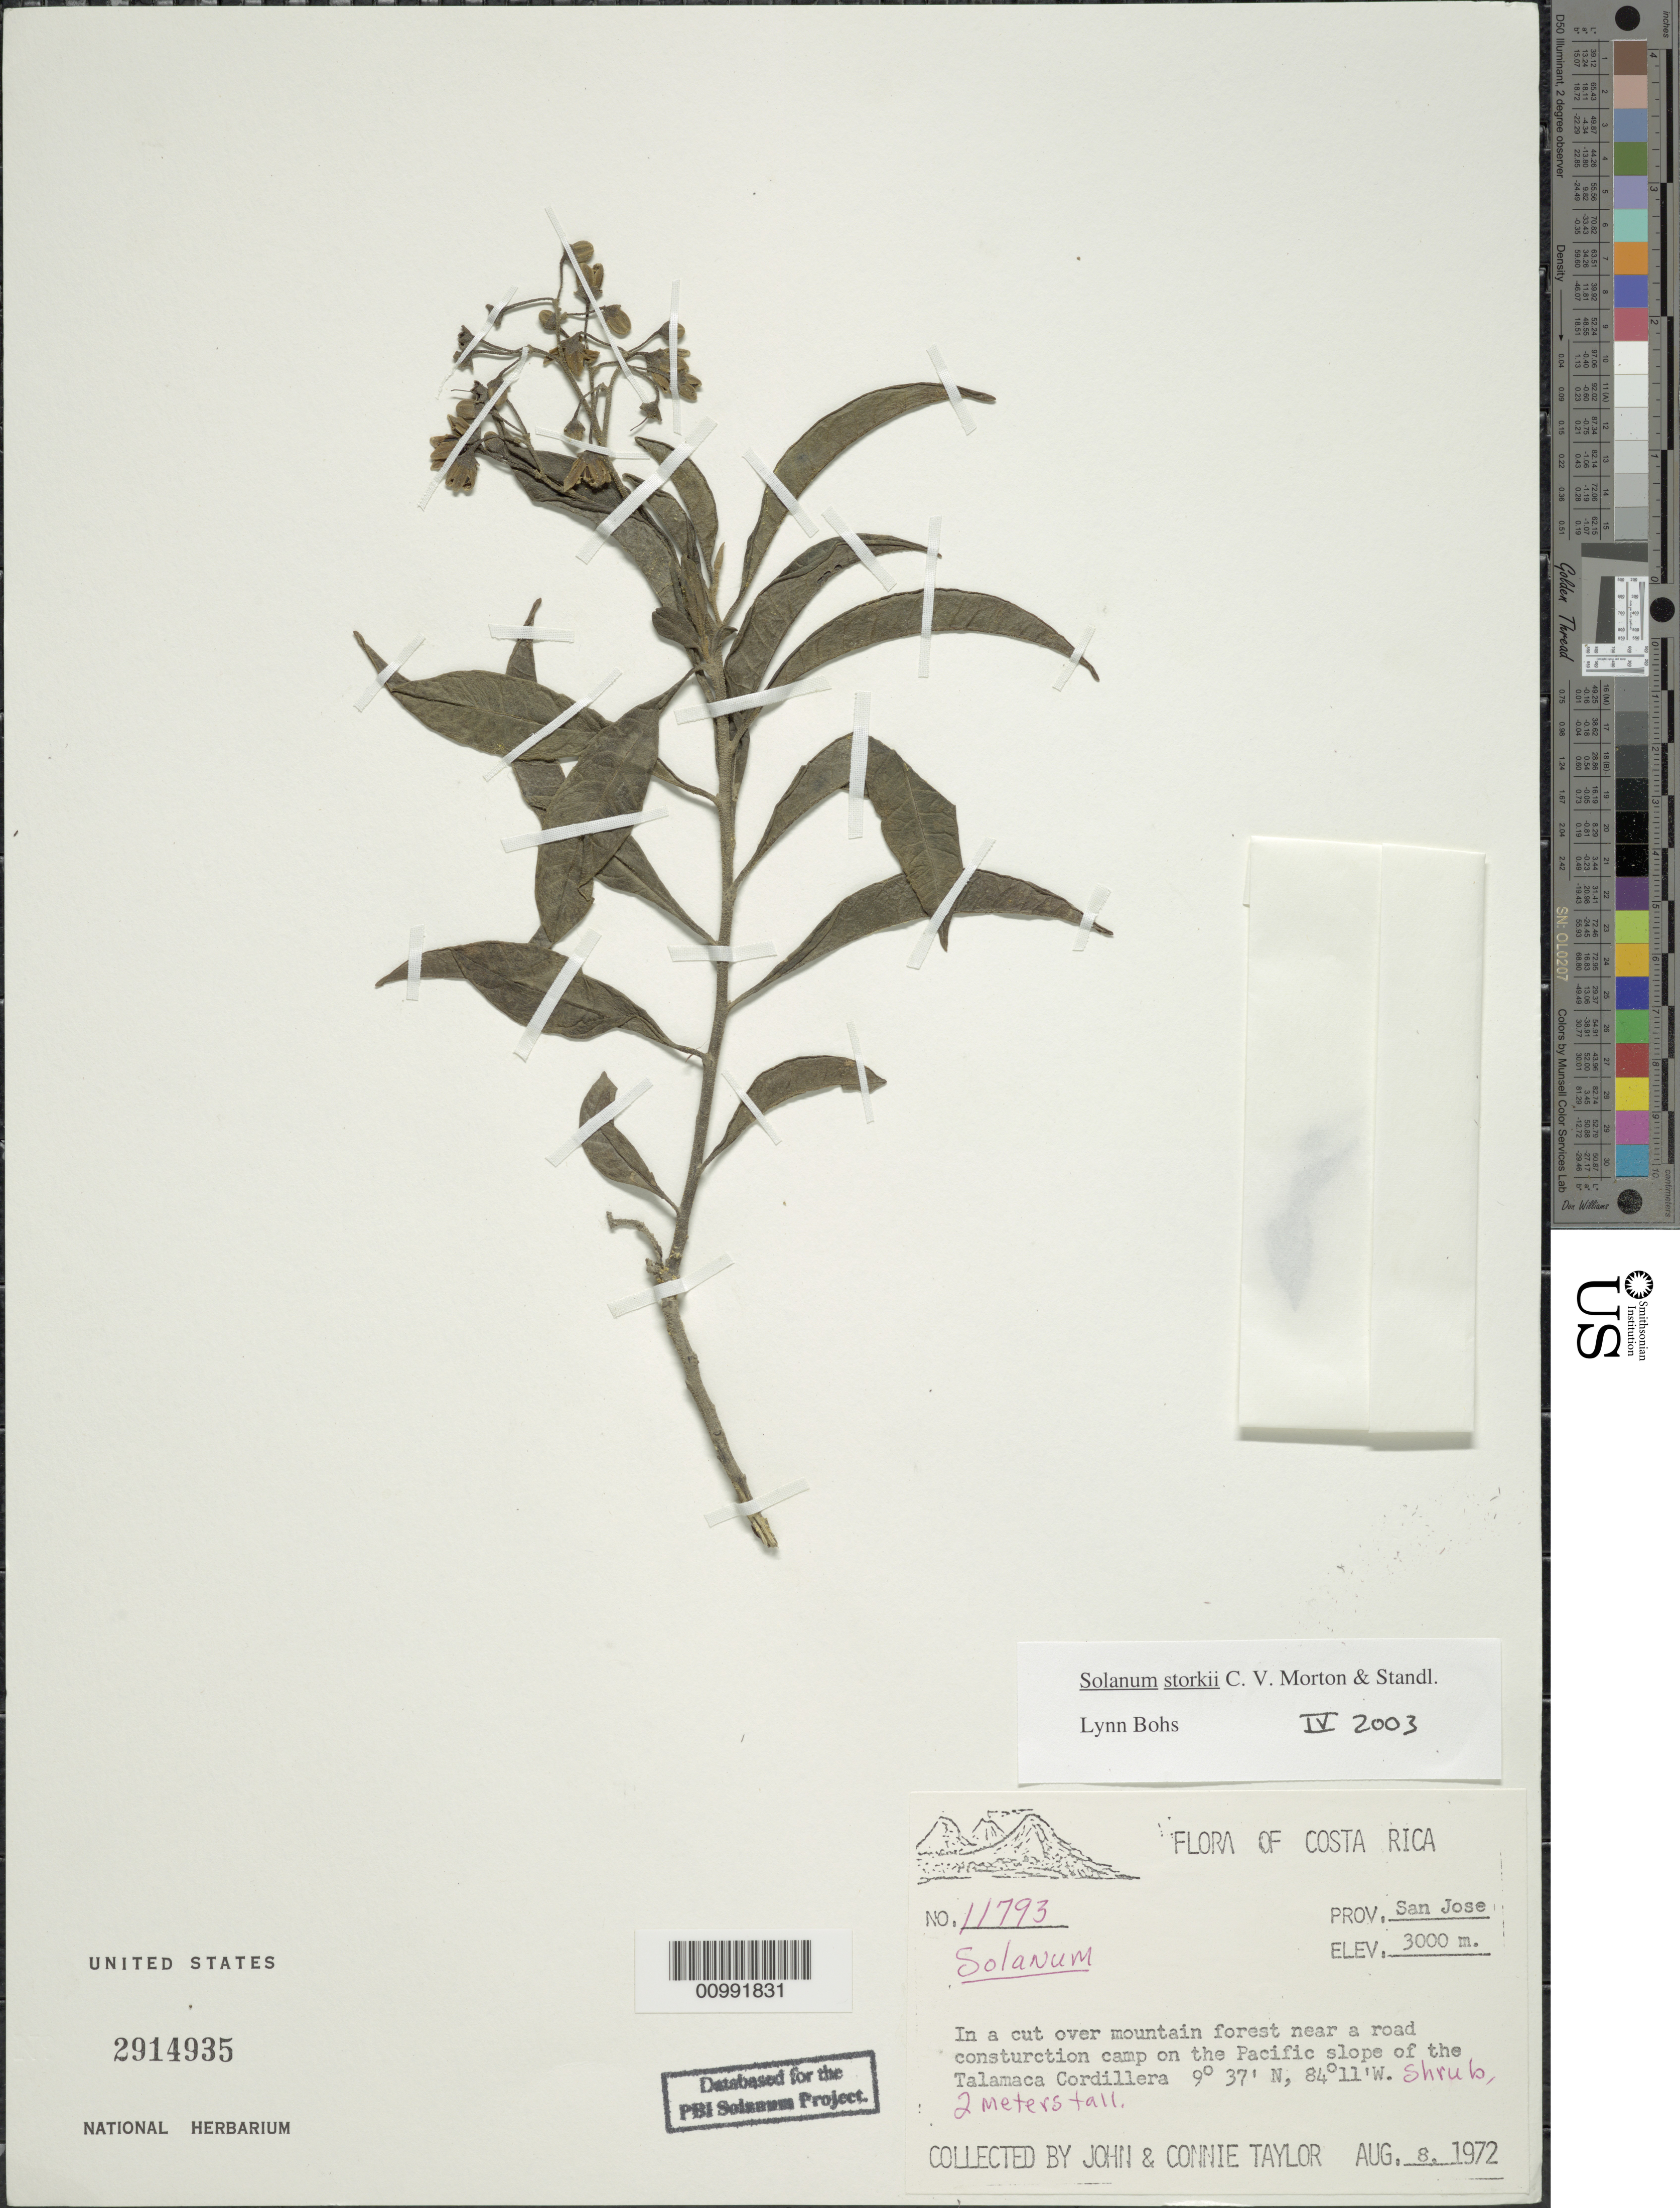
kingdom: Plantae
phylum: Tracheophyta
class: Magnoliopsida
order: Solanales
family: Solanaceae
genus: Solanum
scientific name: Solanum storkii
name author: C.V. Morton & Standl.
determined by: Bohs, L. A.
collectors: J. Taylor & C. Taylor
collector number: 11793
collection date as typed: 8 Aug 1972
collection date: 1972-08-08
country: Costa Rica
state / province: San José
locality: In a cut over mountain forest near a road construction camp on the Pacific slope of the Talamanca Cordillera.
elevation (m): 3000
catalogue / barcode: US 2914935